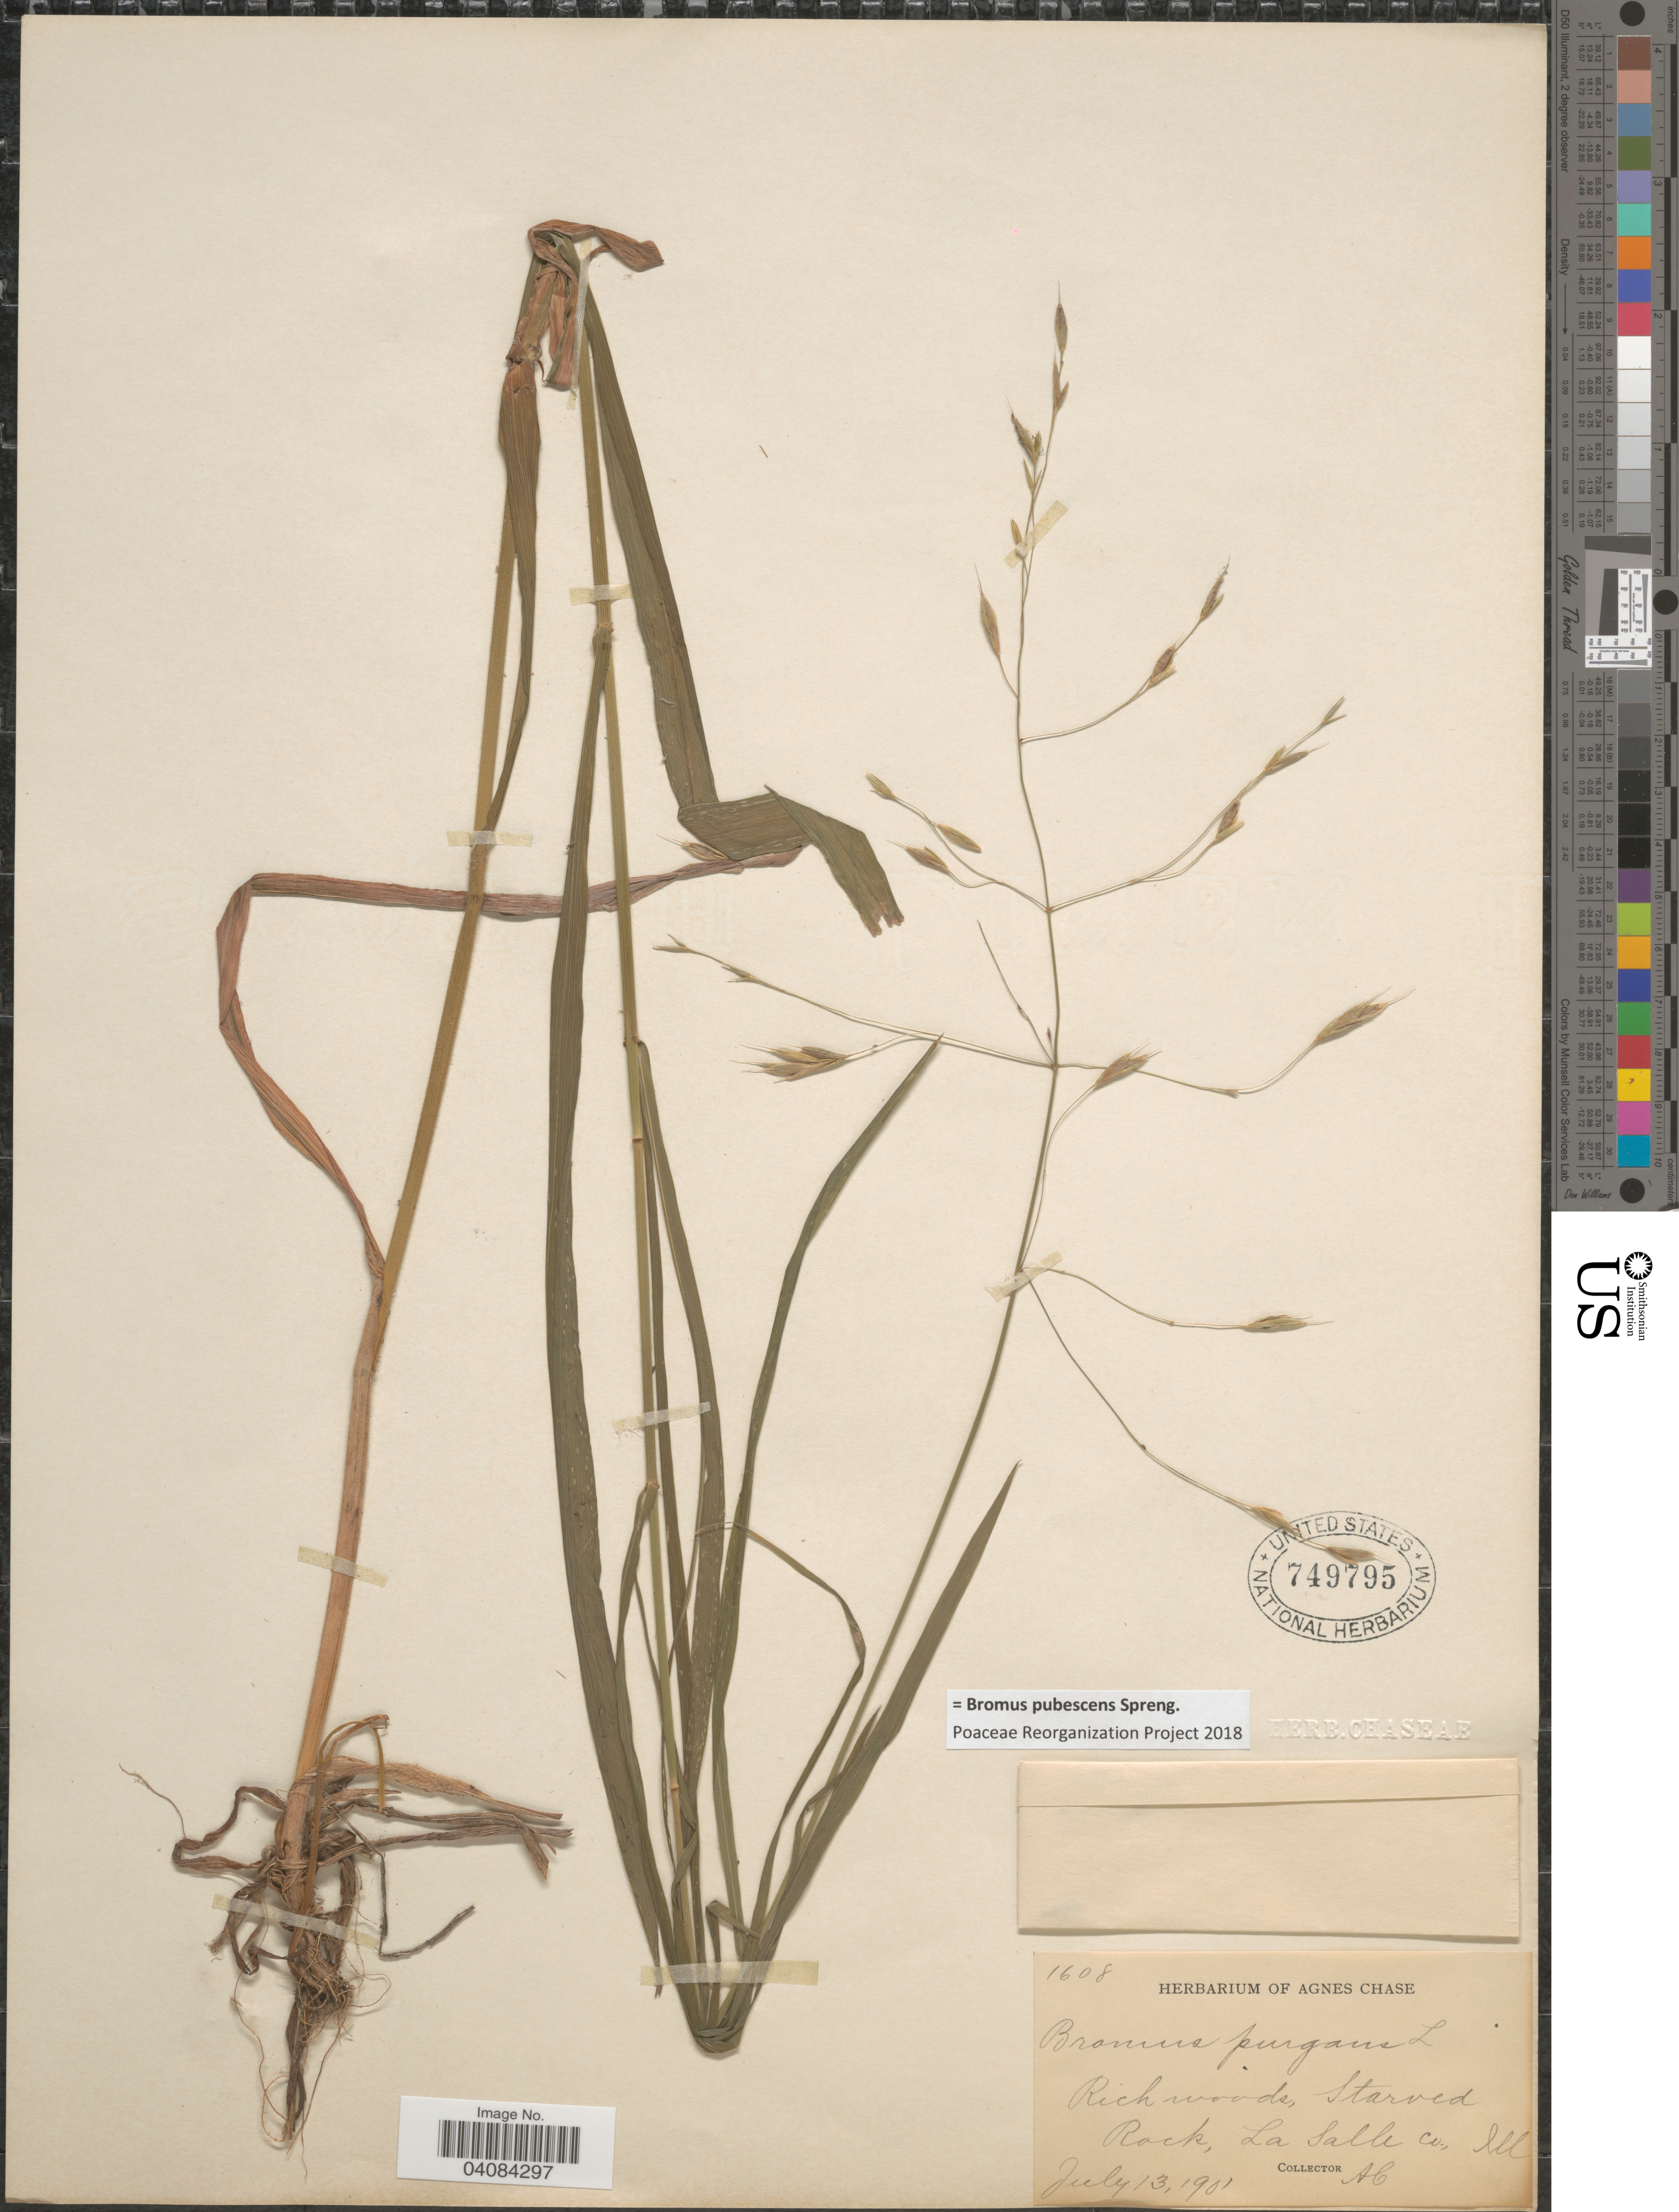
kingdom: Plantae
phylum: Tracheophyta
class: Liliopsida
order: Poales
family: Poaceae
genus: Bromus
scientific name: Bromus pubescens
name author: Muhl. ex Willd.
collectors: A. Chase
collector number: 1608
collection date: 1901-07-13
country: United States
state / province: Illinois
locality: Rich woods. Starved Rock, La Salle Co.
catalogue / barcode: US 749795